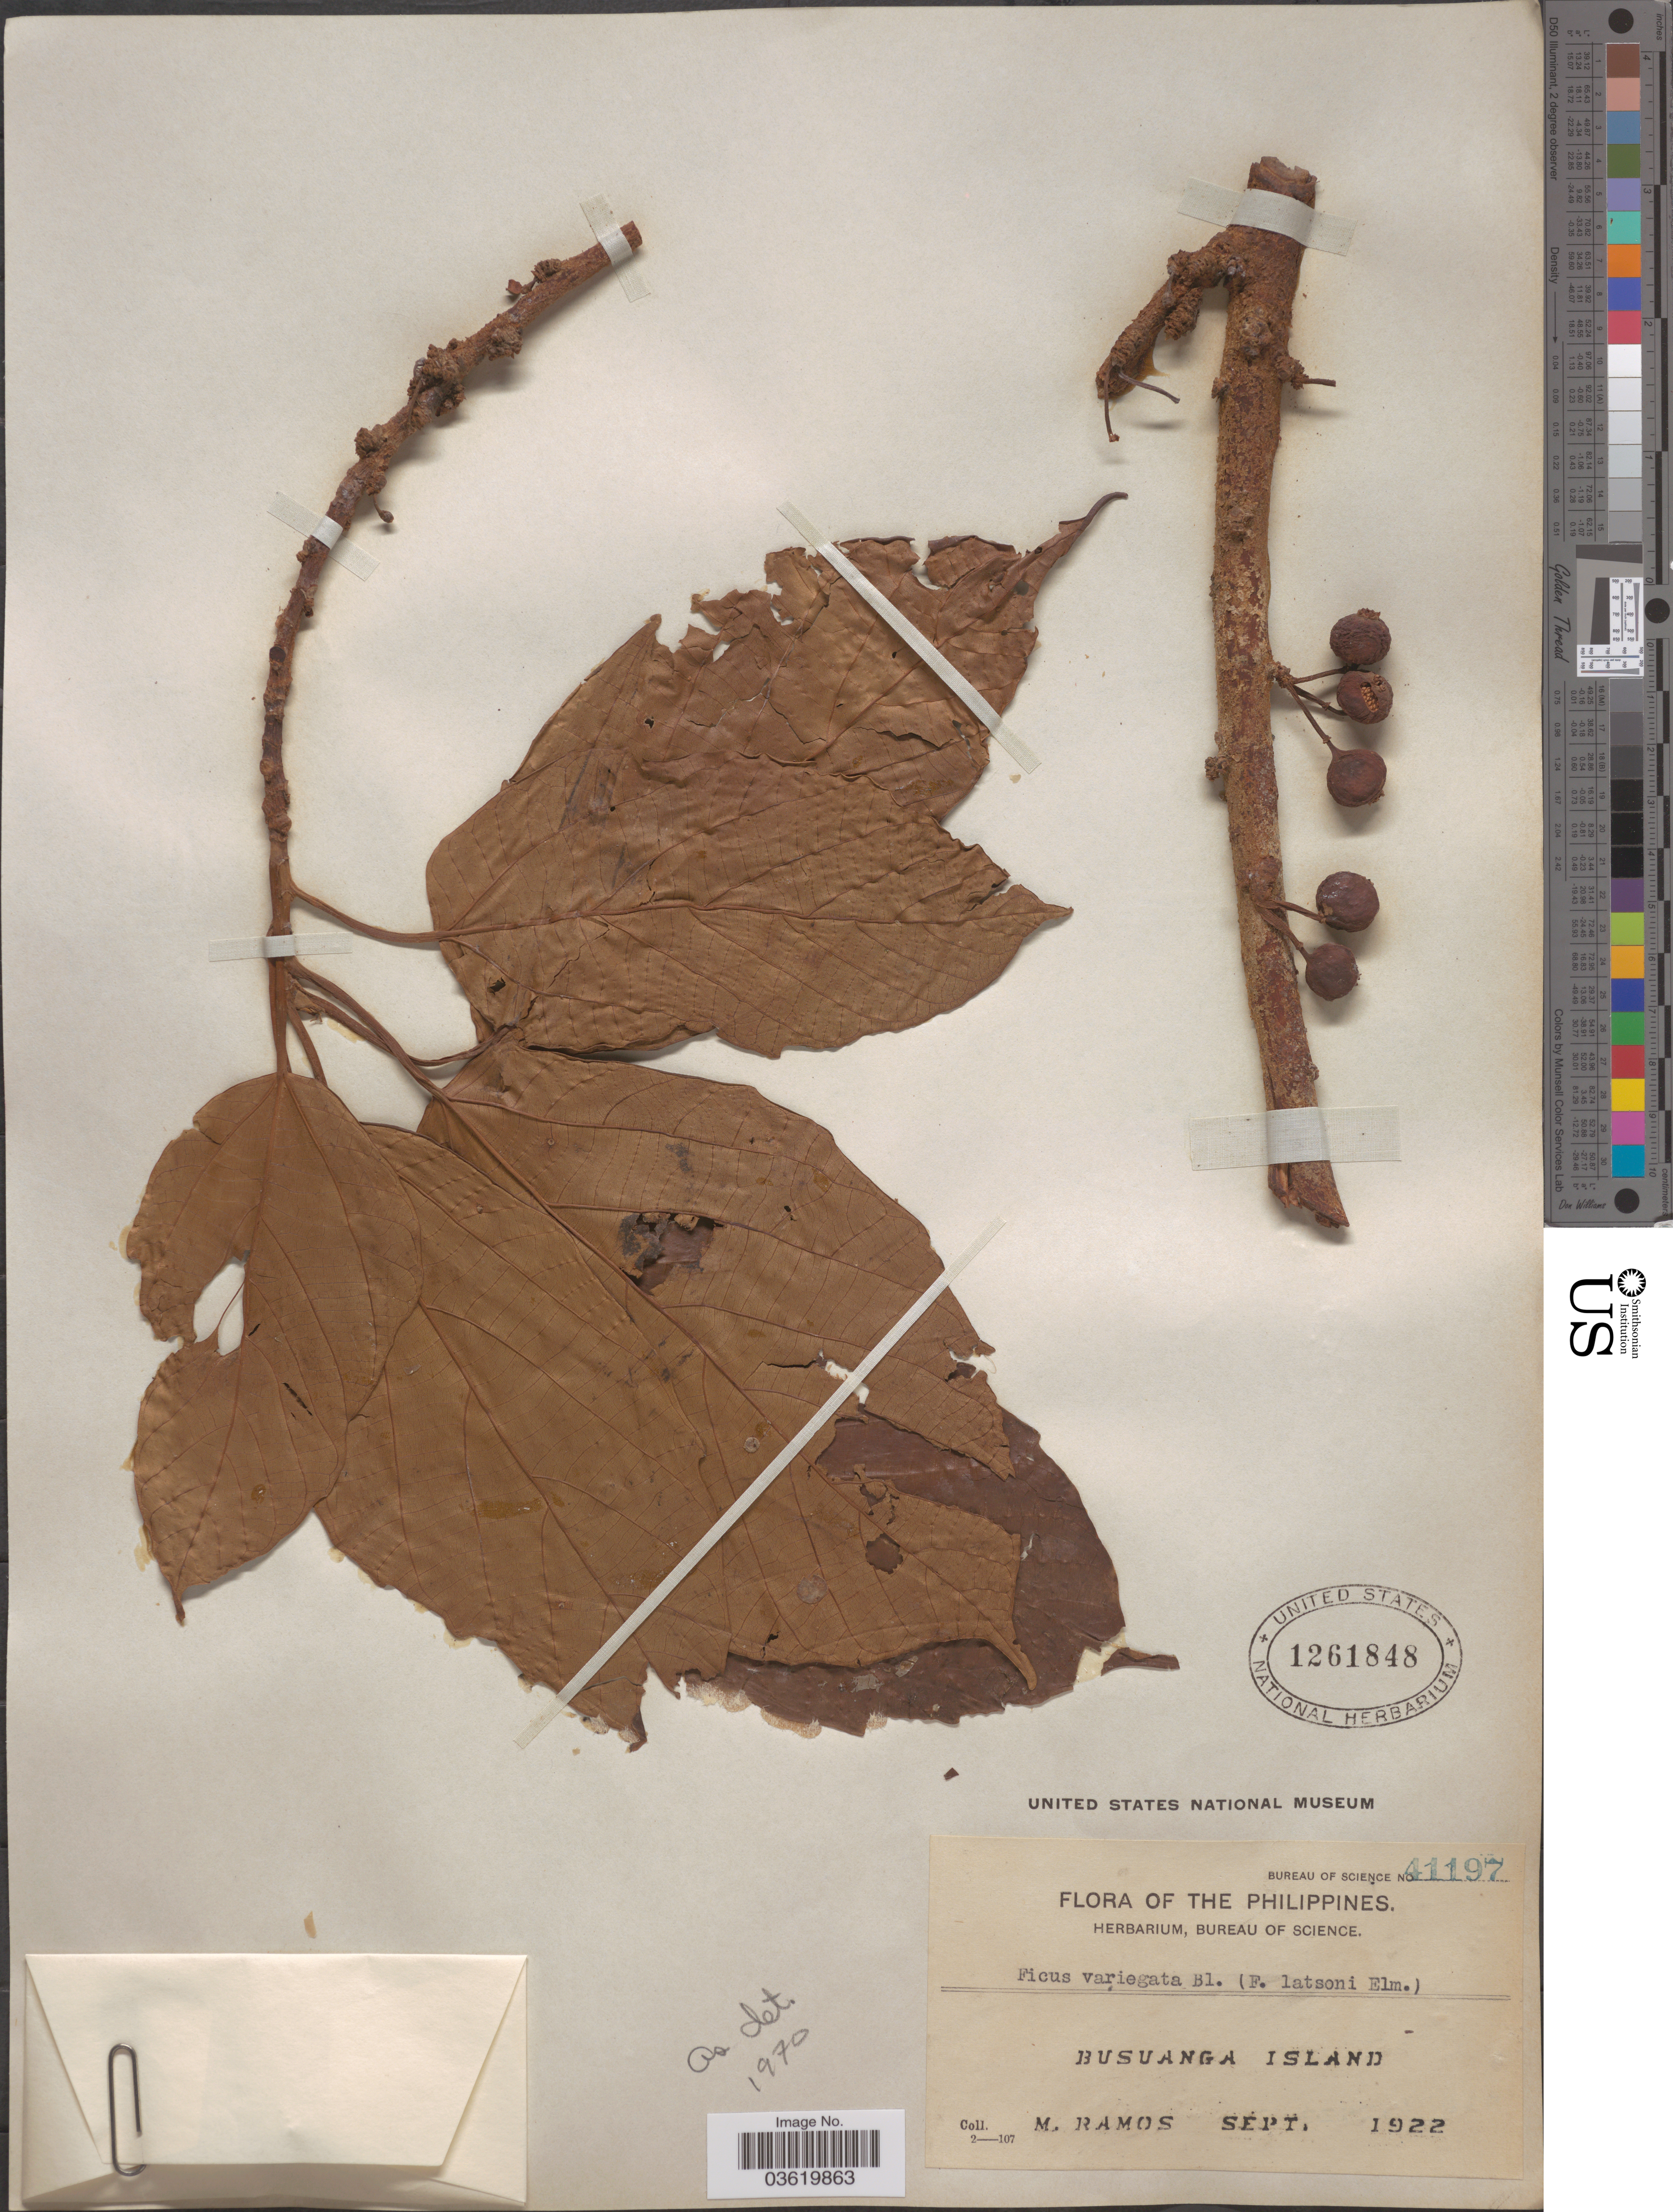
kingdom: Plantae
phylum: Tracheophyta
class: Magnoliopsida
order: Rosales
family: Moraceae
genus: Ficus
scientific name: Ficus variegata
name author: Blume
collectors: M. Ramos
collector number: Bureau of Science 41197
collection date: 1922-09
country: Philippines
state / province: Mimaropa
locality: Busuanga Island.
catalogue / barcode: US 1261848